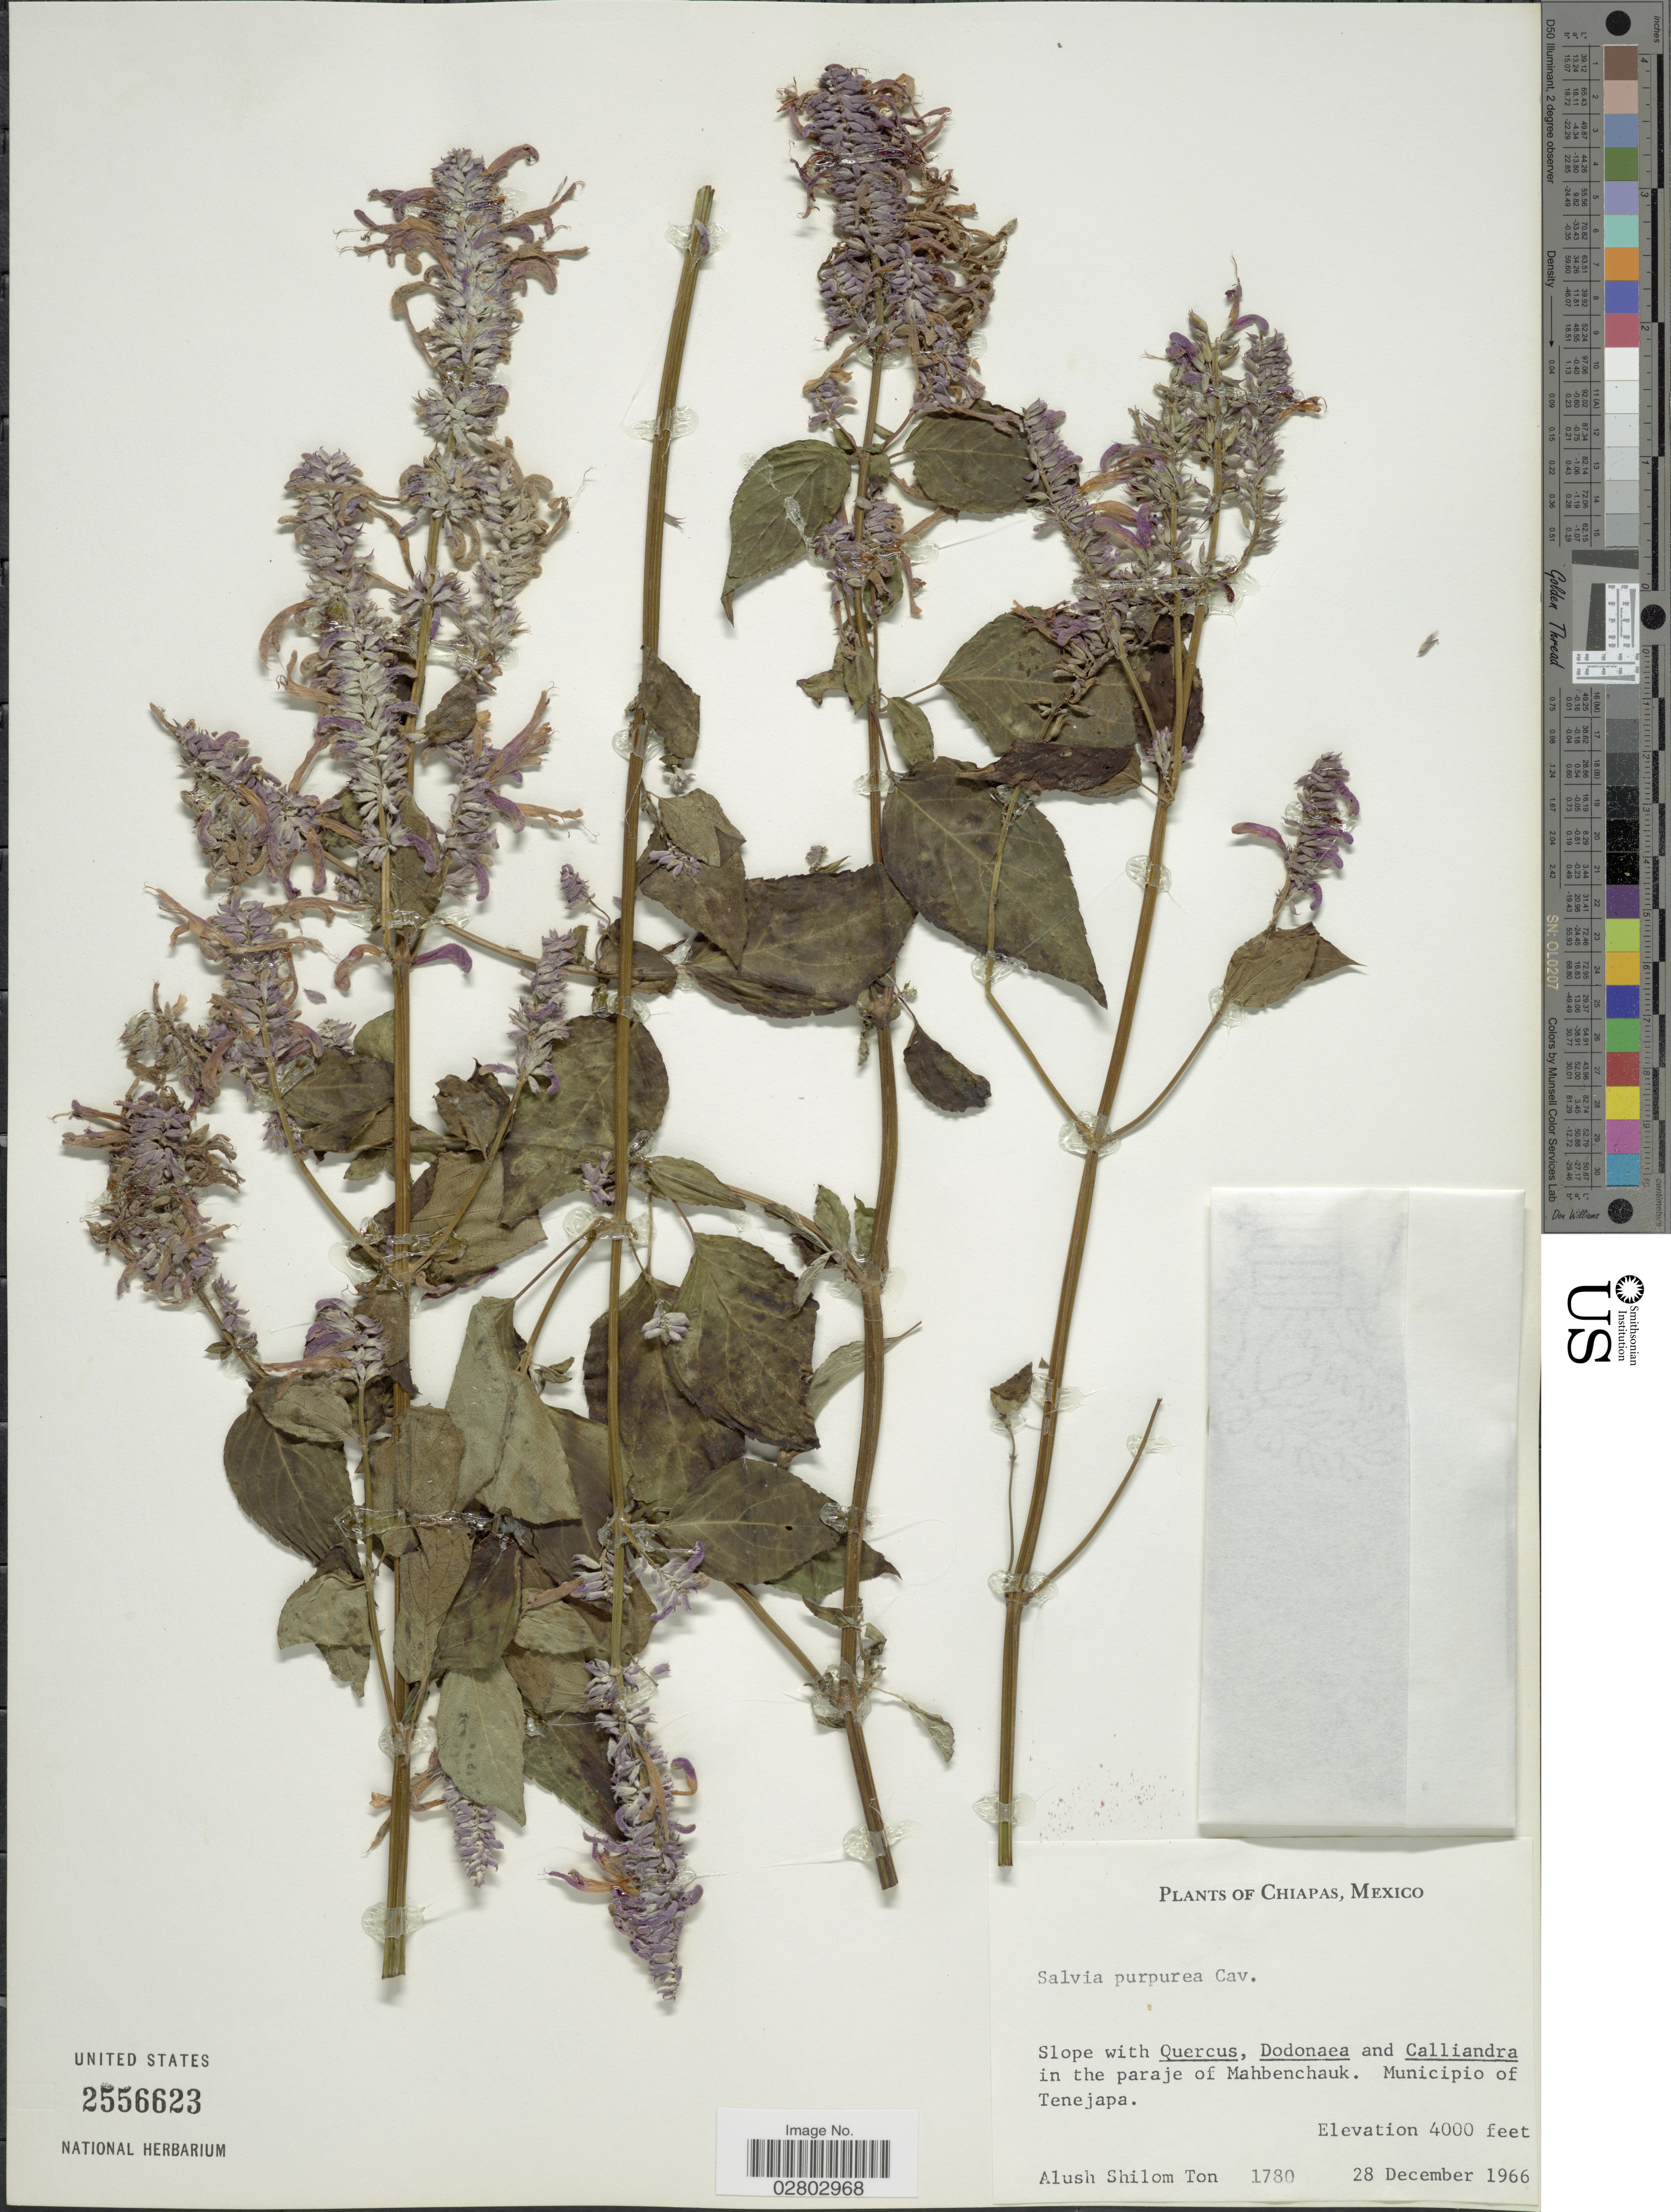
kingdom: Plantae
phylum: Tracheophyta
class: Magnoliopsida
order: Lamiales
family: Lamiaceae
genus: Salvia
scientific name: Salvia purpurea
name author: Cav.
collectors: A. M. Ton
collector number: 1780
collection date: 1966-12-28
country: Mexico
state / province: Chiapas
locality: In the paraje of Mahbenchauk, Municipio of Tenejapa.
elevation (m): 1219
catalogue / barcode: US 2556623